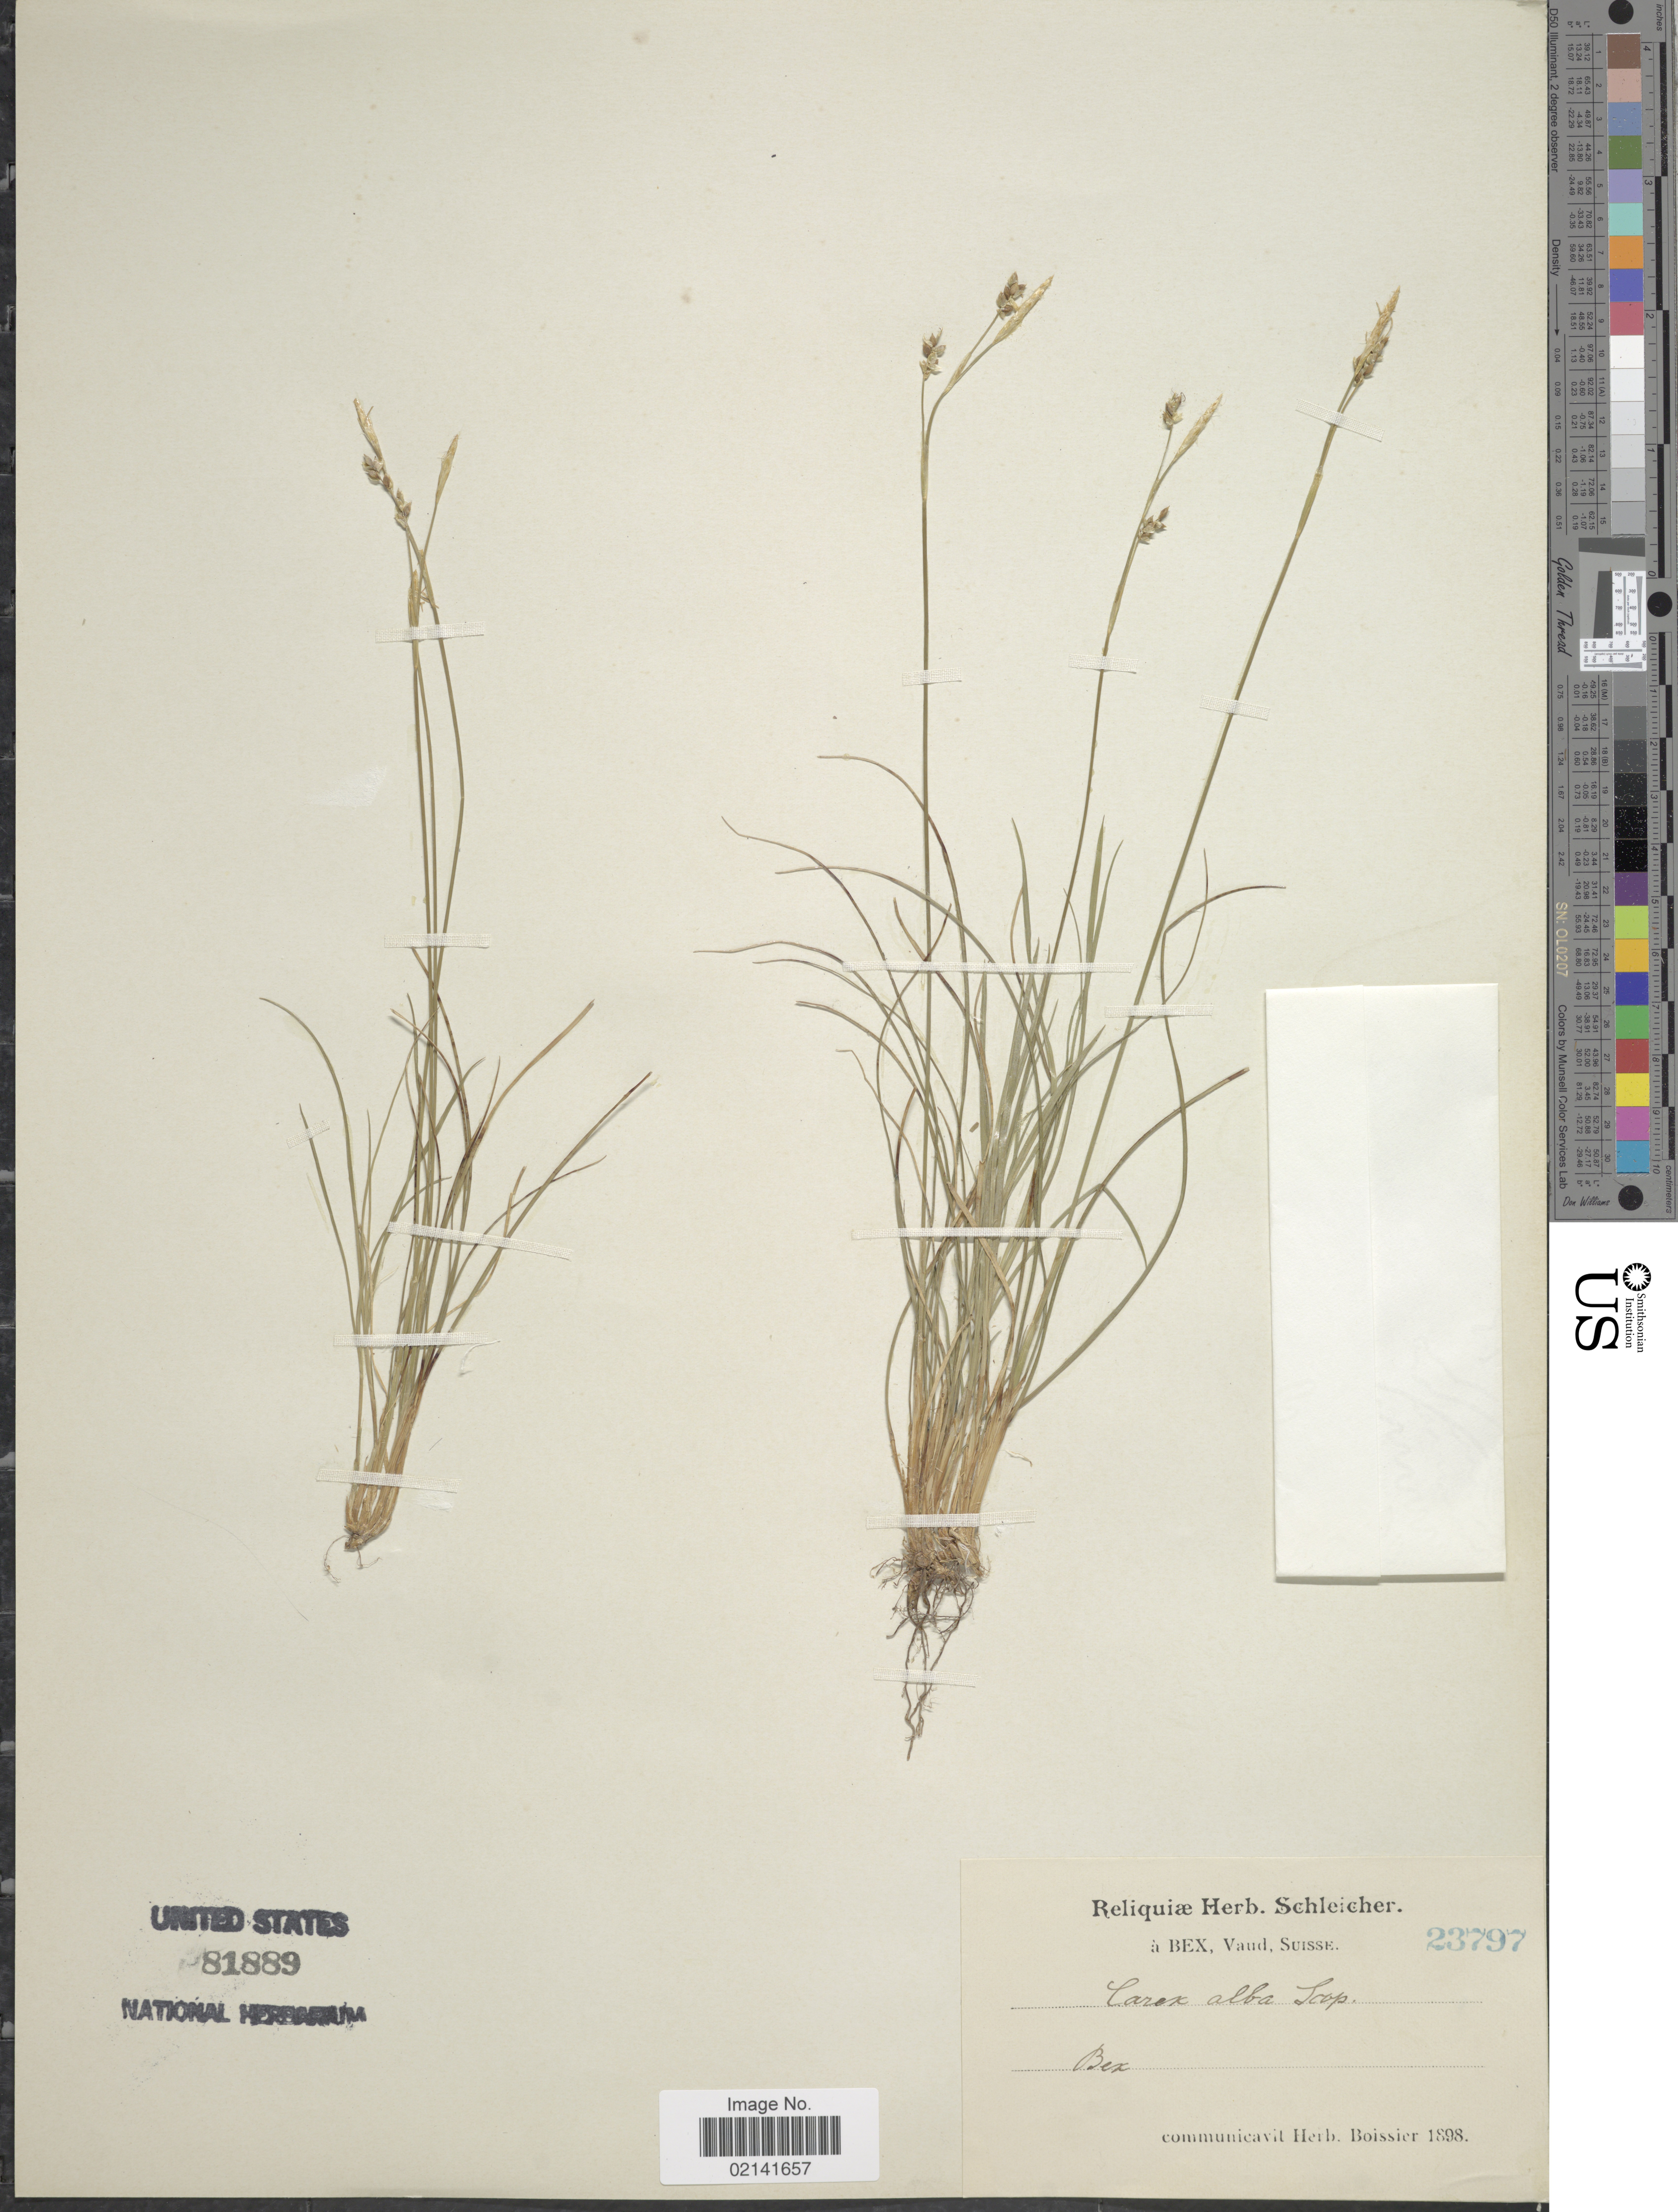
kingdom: Plantae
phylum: Tracheophyta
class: Liliopsida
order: Poales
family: Cyperaceae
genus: Carex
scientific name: Carex alba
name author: Scop.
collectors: ex herb. Schleicher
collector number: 23797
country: Switzerland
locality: A Bex, Vaud, Suisse, Bex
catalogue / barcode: US 81889